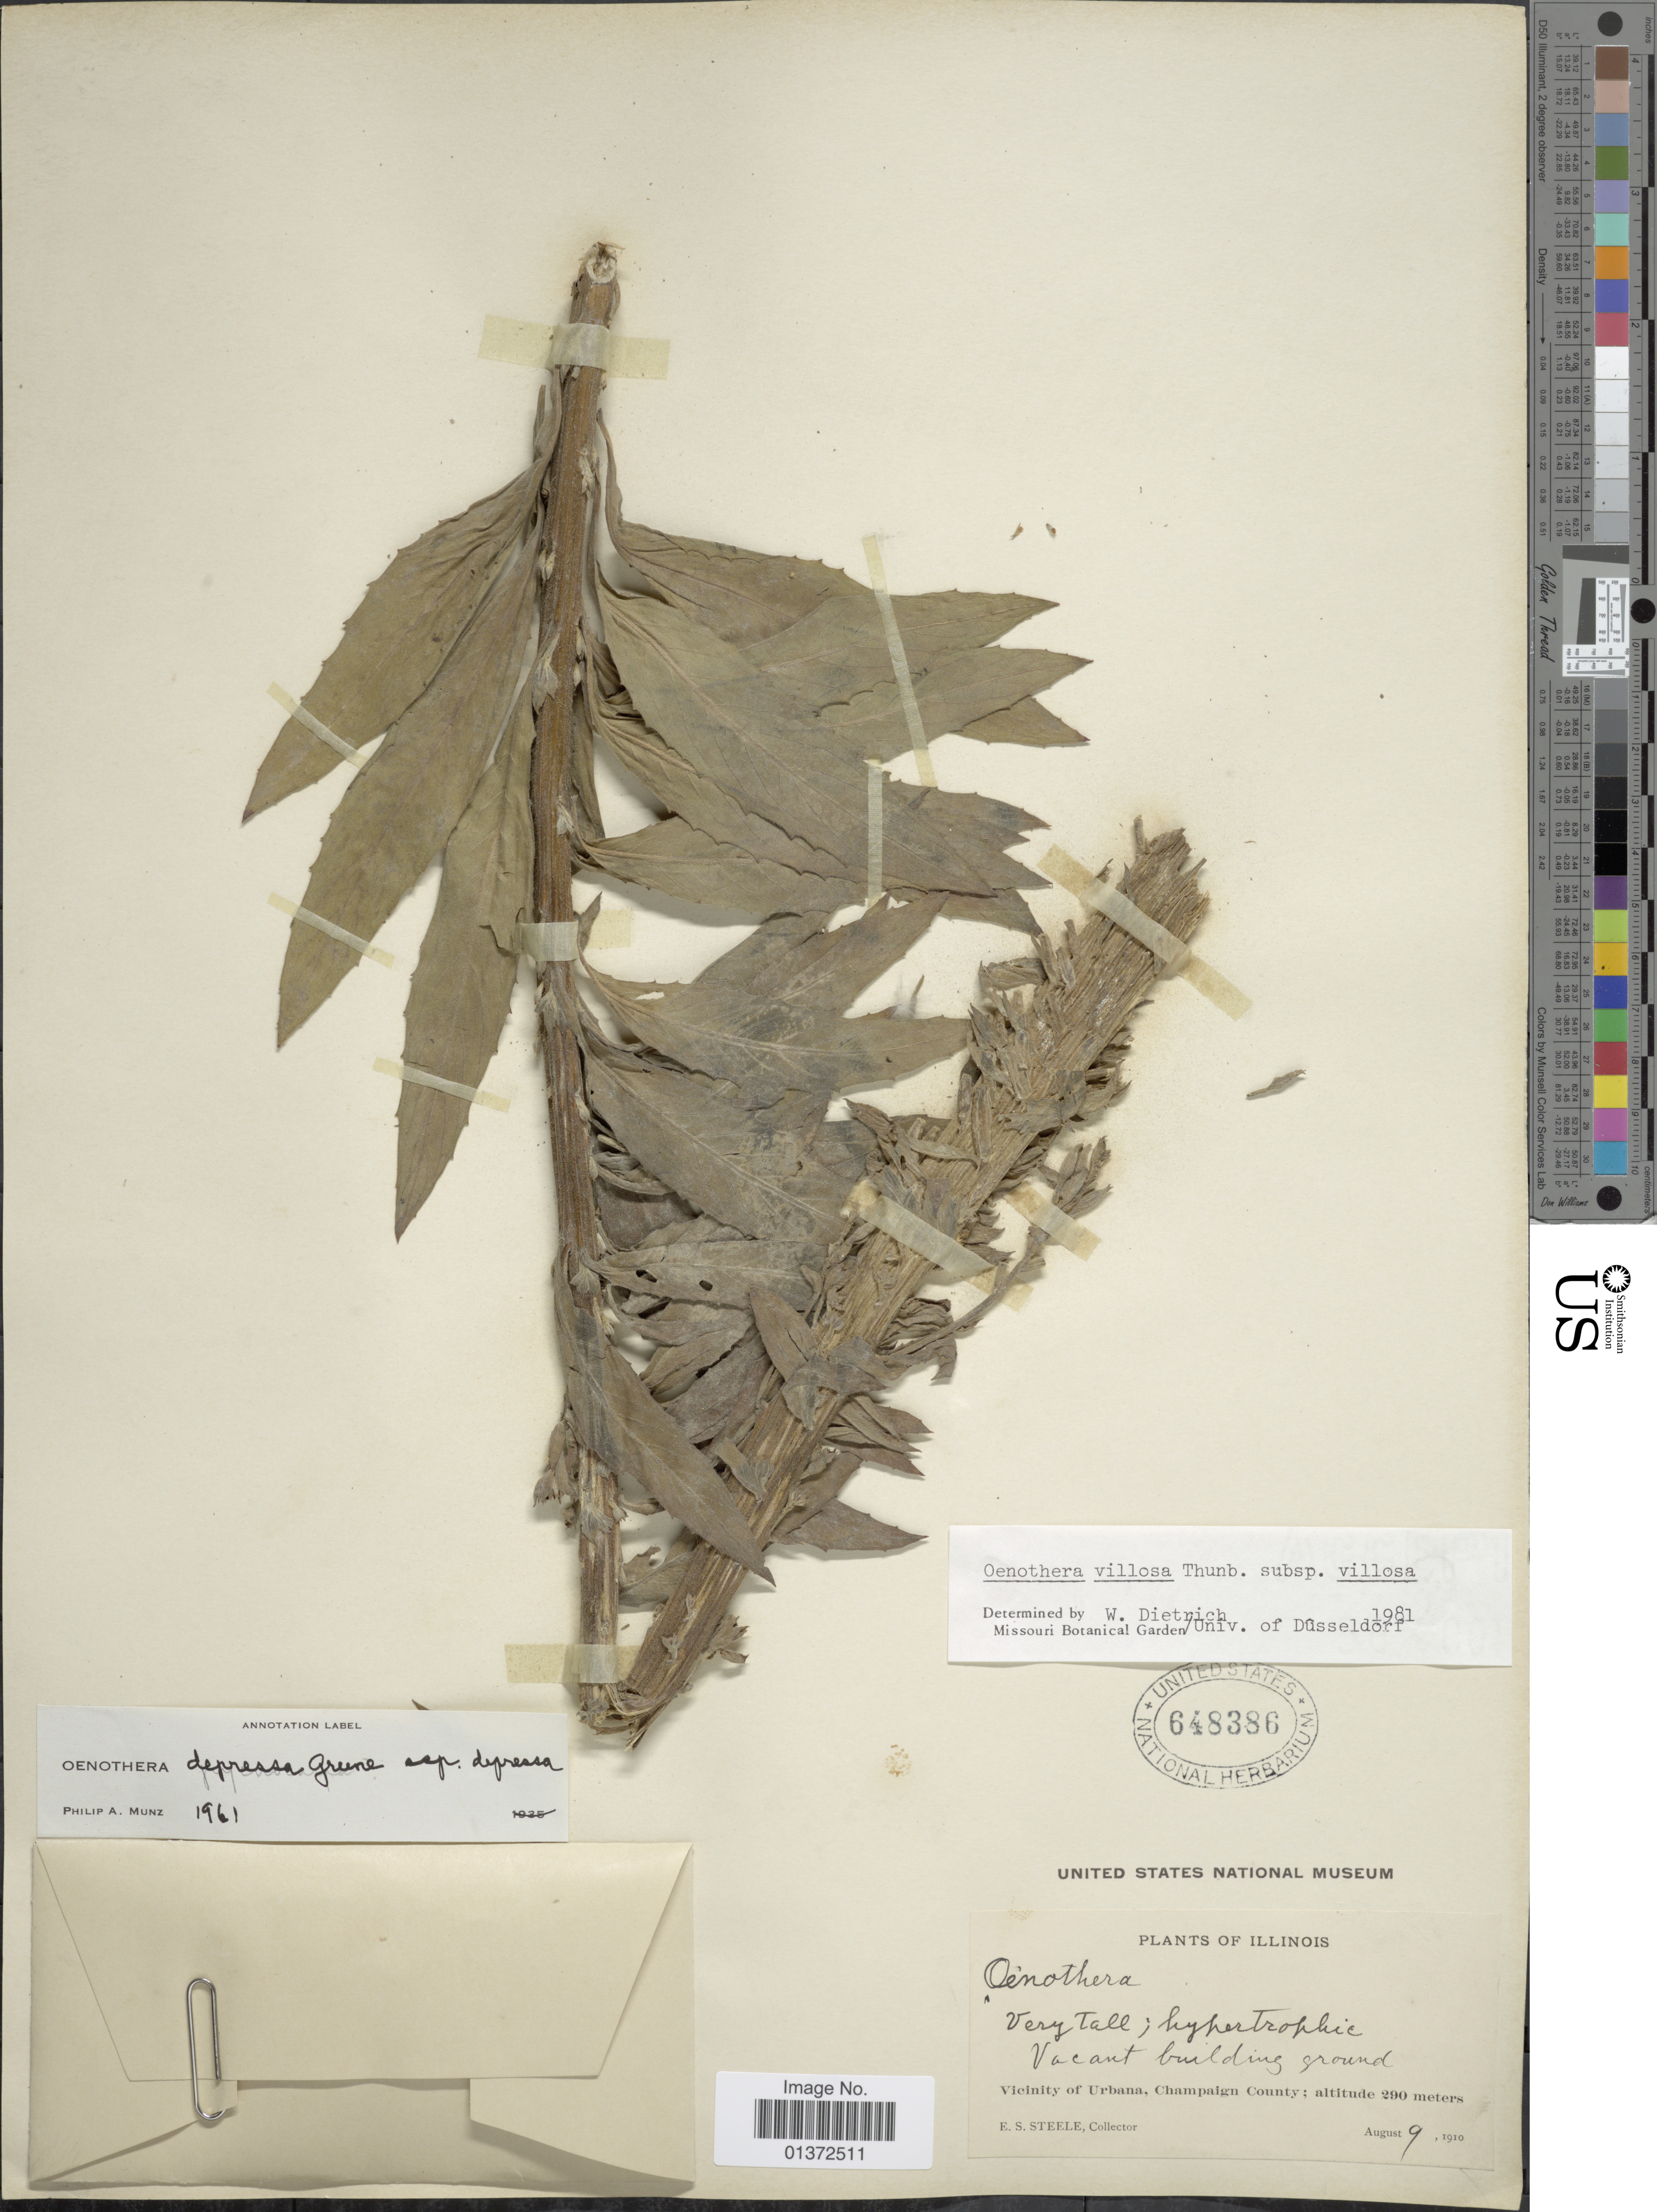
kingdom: Plantae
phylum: Tracheophyta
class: Magnoliopsida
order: Myrtales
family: Onagraceae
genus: Oenothera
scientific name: Oenothera villosa subsp. villosa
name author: Thunb.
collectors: E. Steele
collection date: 1910-08-09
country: United States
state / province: Illinois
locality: Vicinity of Urbana, Champaign County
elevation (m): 290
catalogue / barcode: US 648386